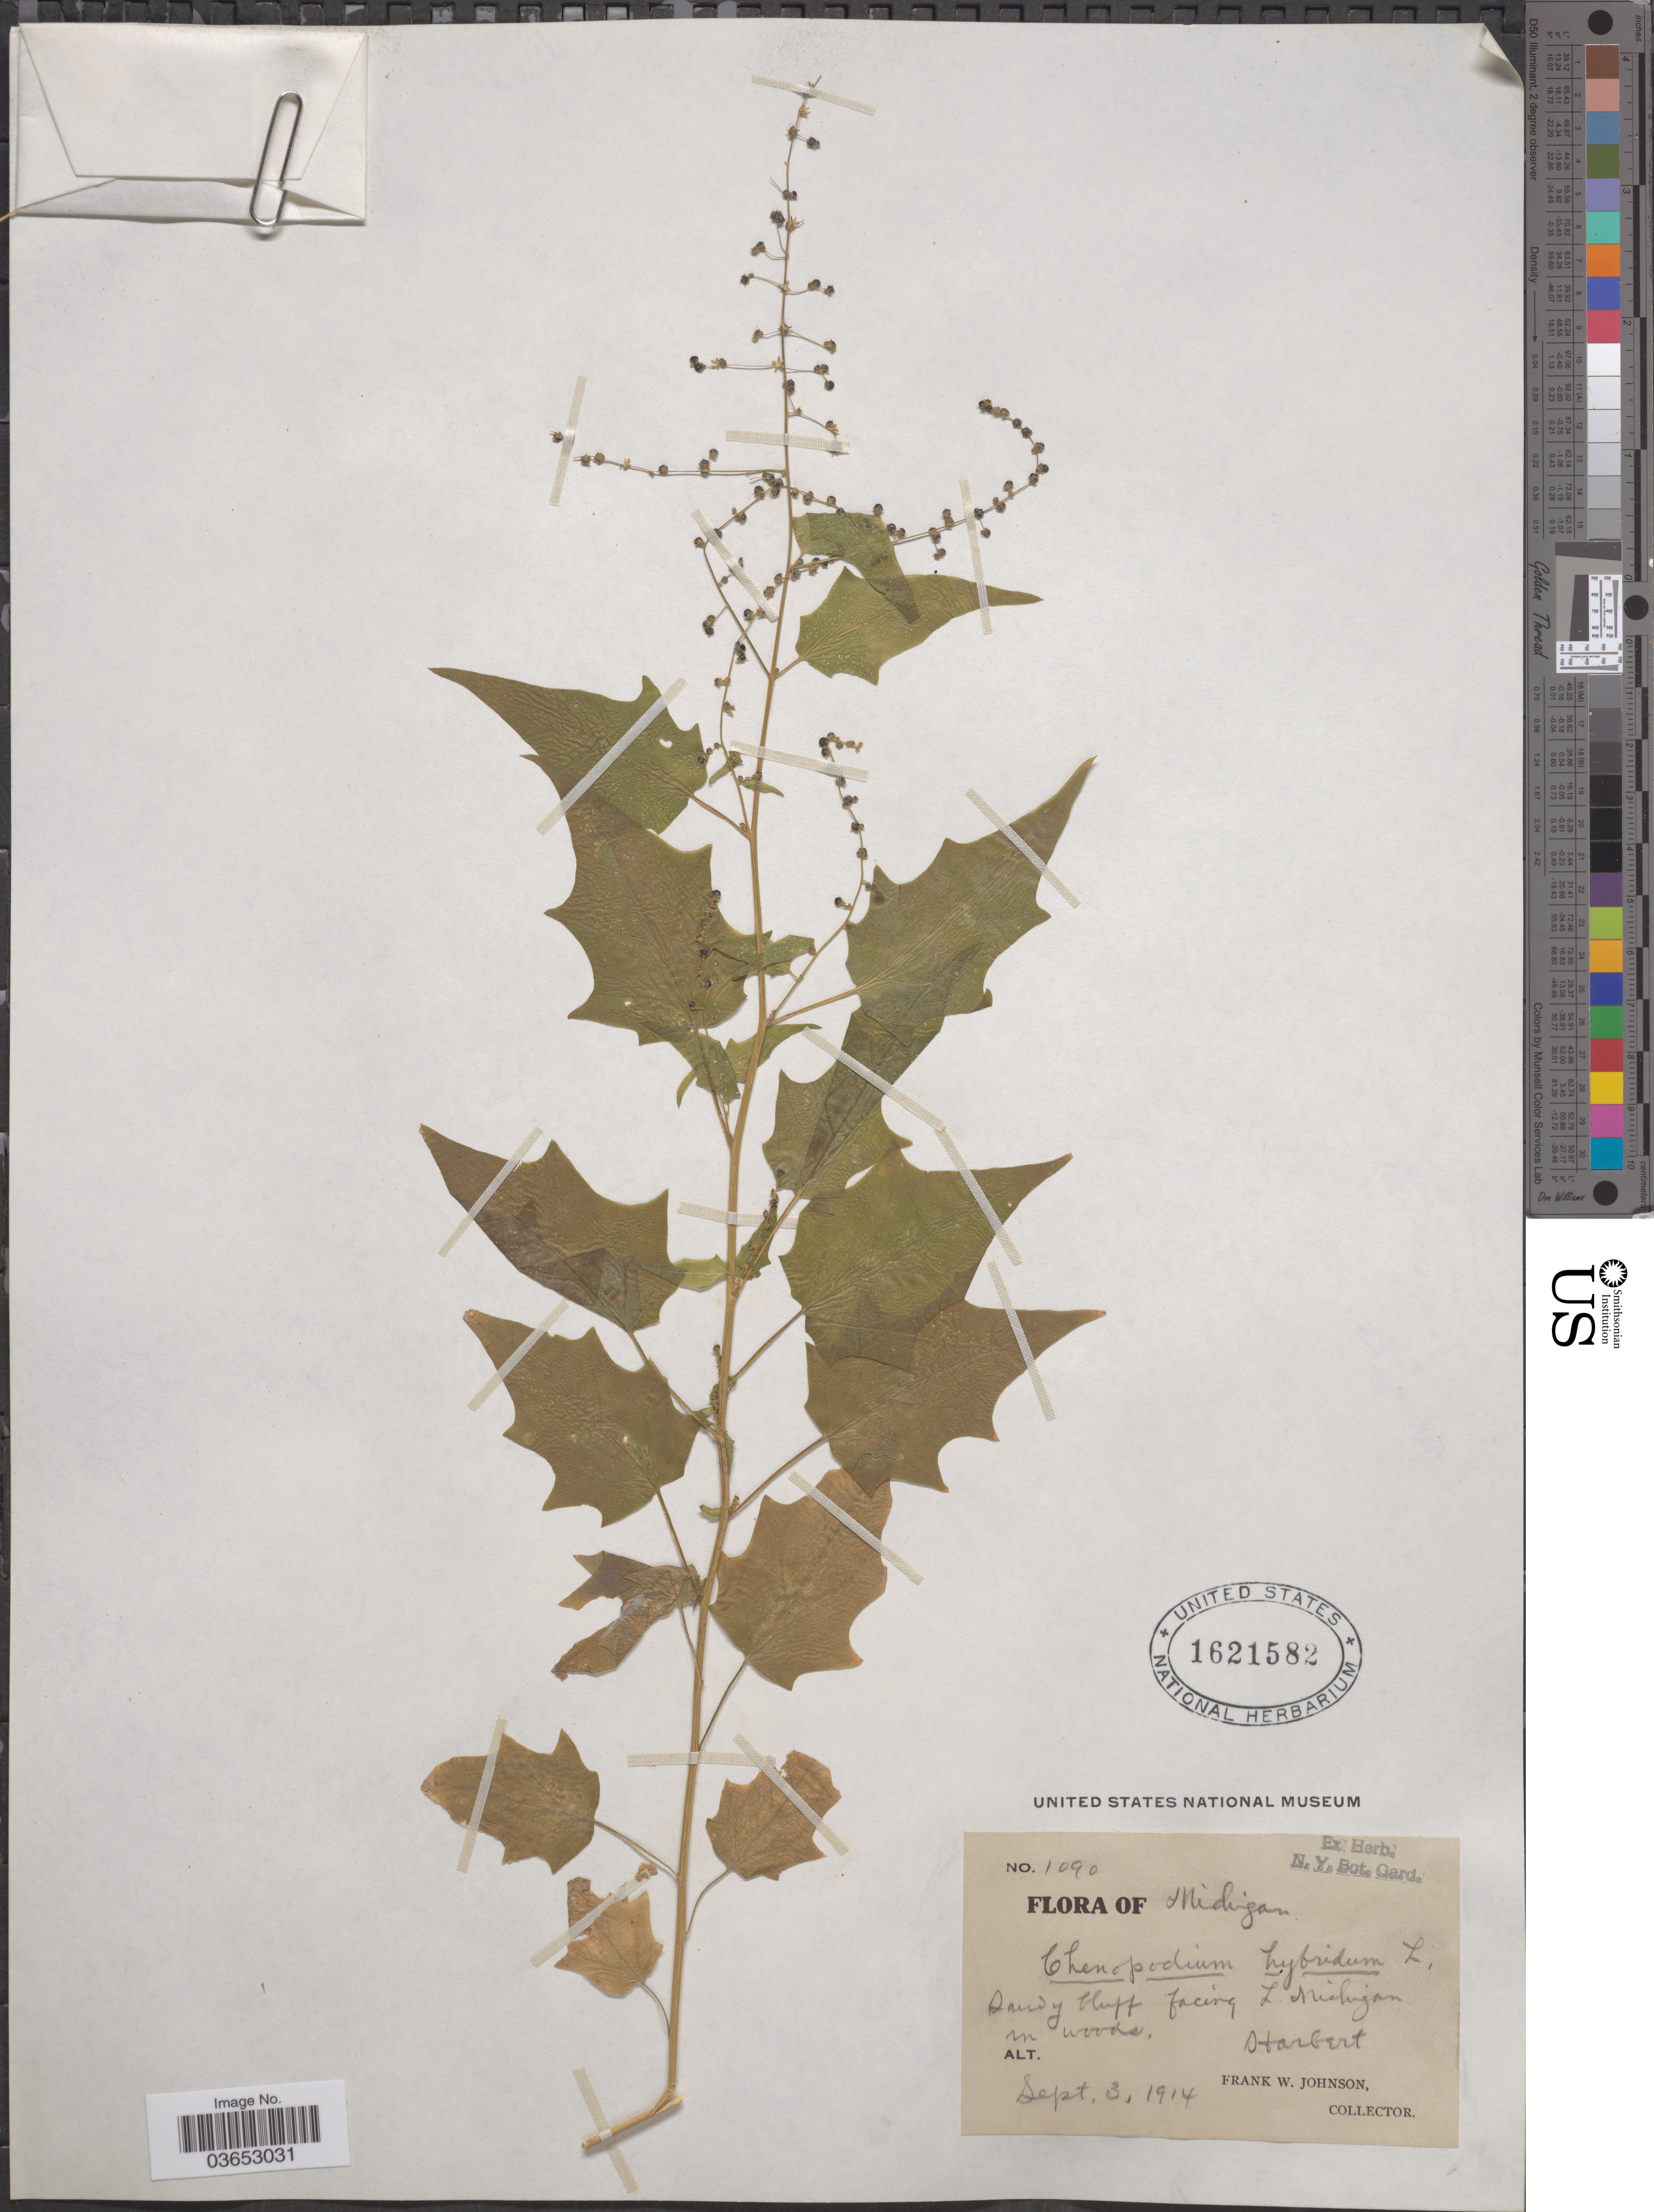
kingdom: Plantae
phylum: Tracheophyta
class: Magnoliopsida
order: Caryophyllales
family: Amaranthaceae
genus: Chenopodium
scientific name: Chenopodium gigantospermum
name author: Aellen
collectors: F. W. Johnson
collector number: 1090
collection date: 1914-09-03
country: United States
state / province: Michigan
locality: Facing L. Michigan in woods, Harbert.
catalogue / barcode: US 1621582